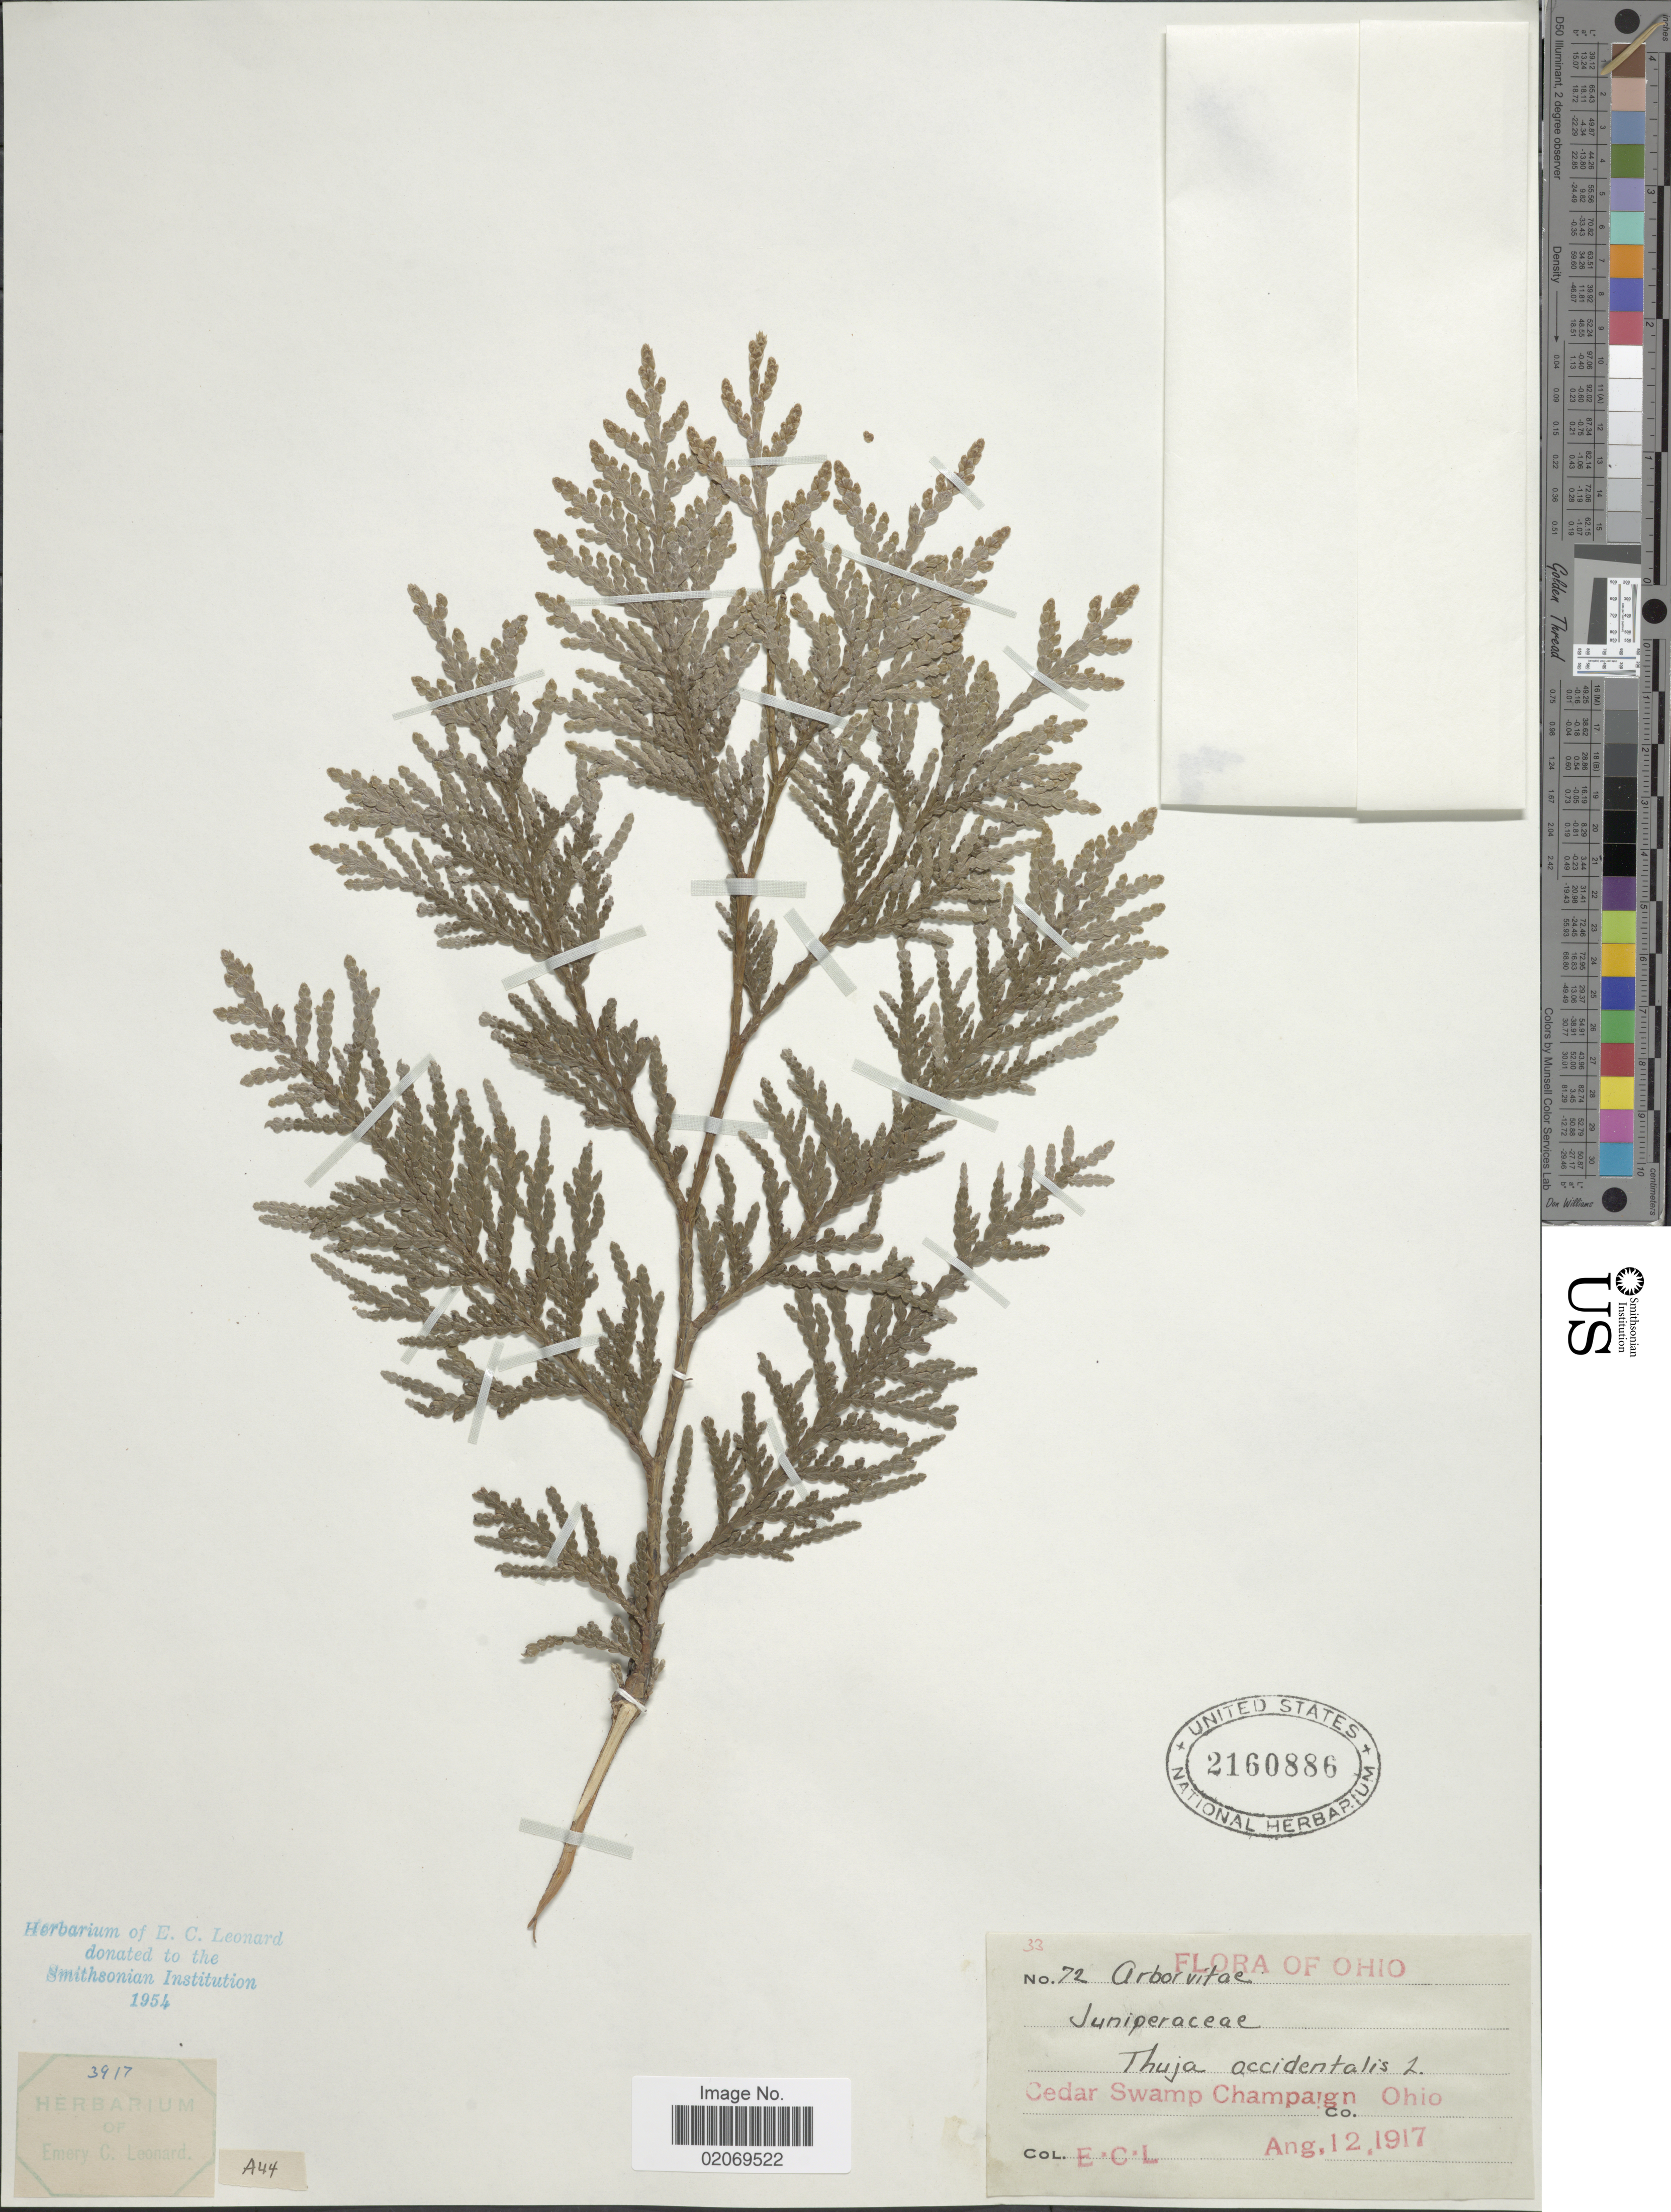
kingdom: Plantae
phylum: Tracheophyta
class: Pinopsida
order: Pinales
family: Cupressaceae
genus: Thuja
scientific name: Thuja occidentalis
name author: L.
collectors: E. C. Leonard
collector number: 72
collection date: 1917-08-12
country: United States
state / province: Ohio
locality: Cedar Swamp Champaign Co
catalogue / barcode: US 2160886